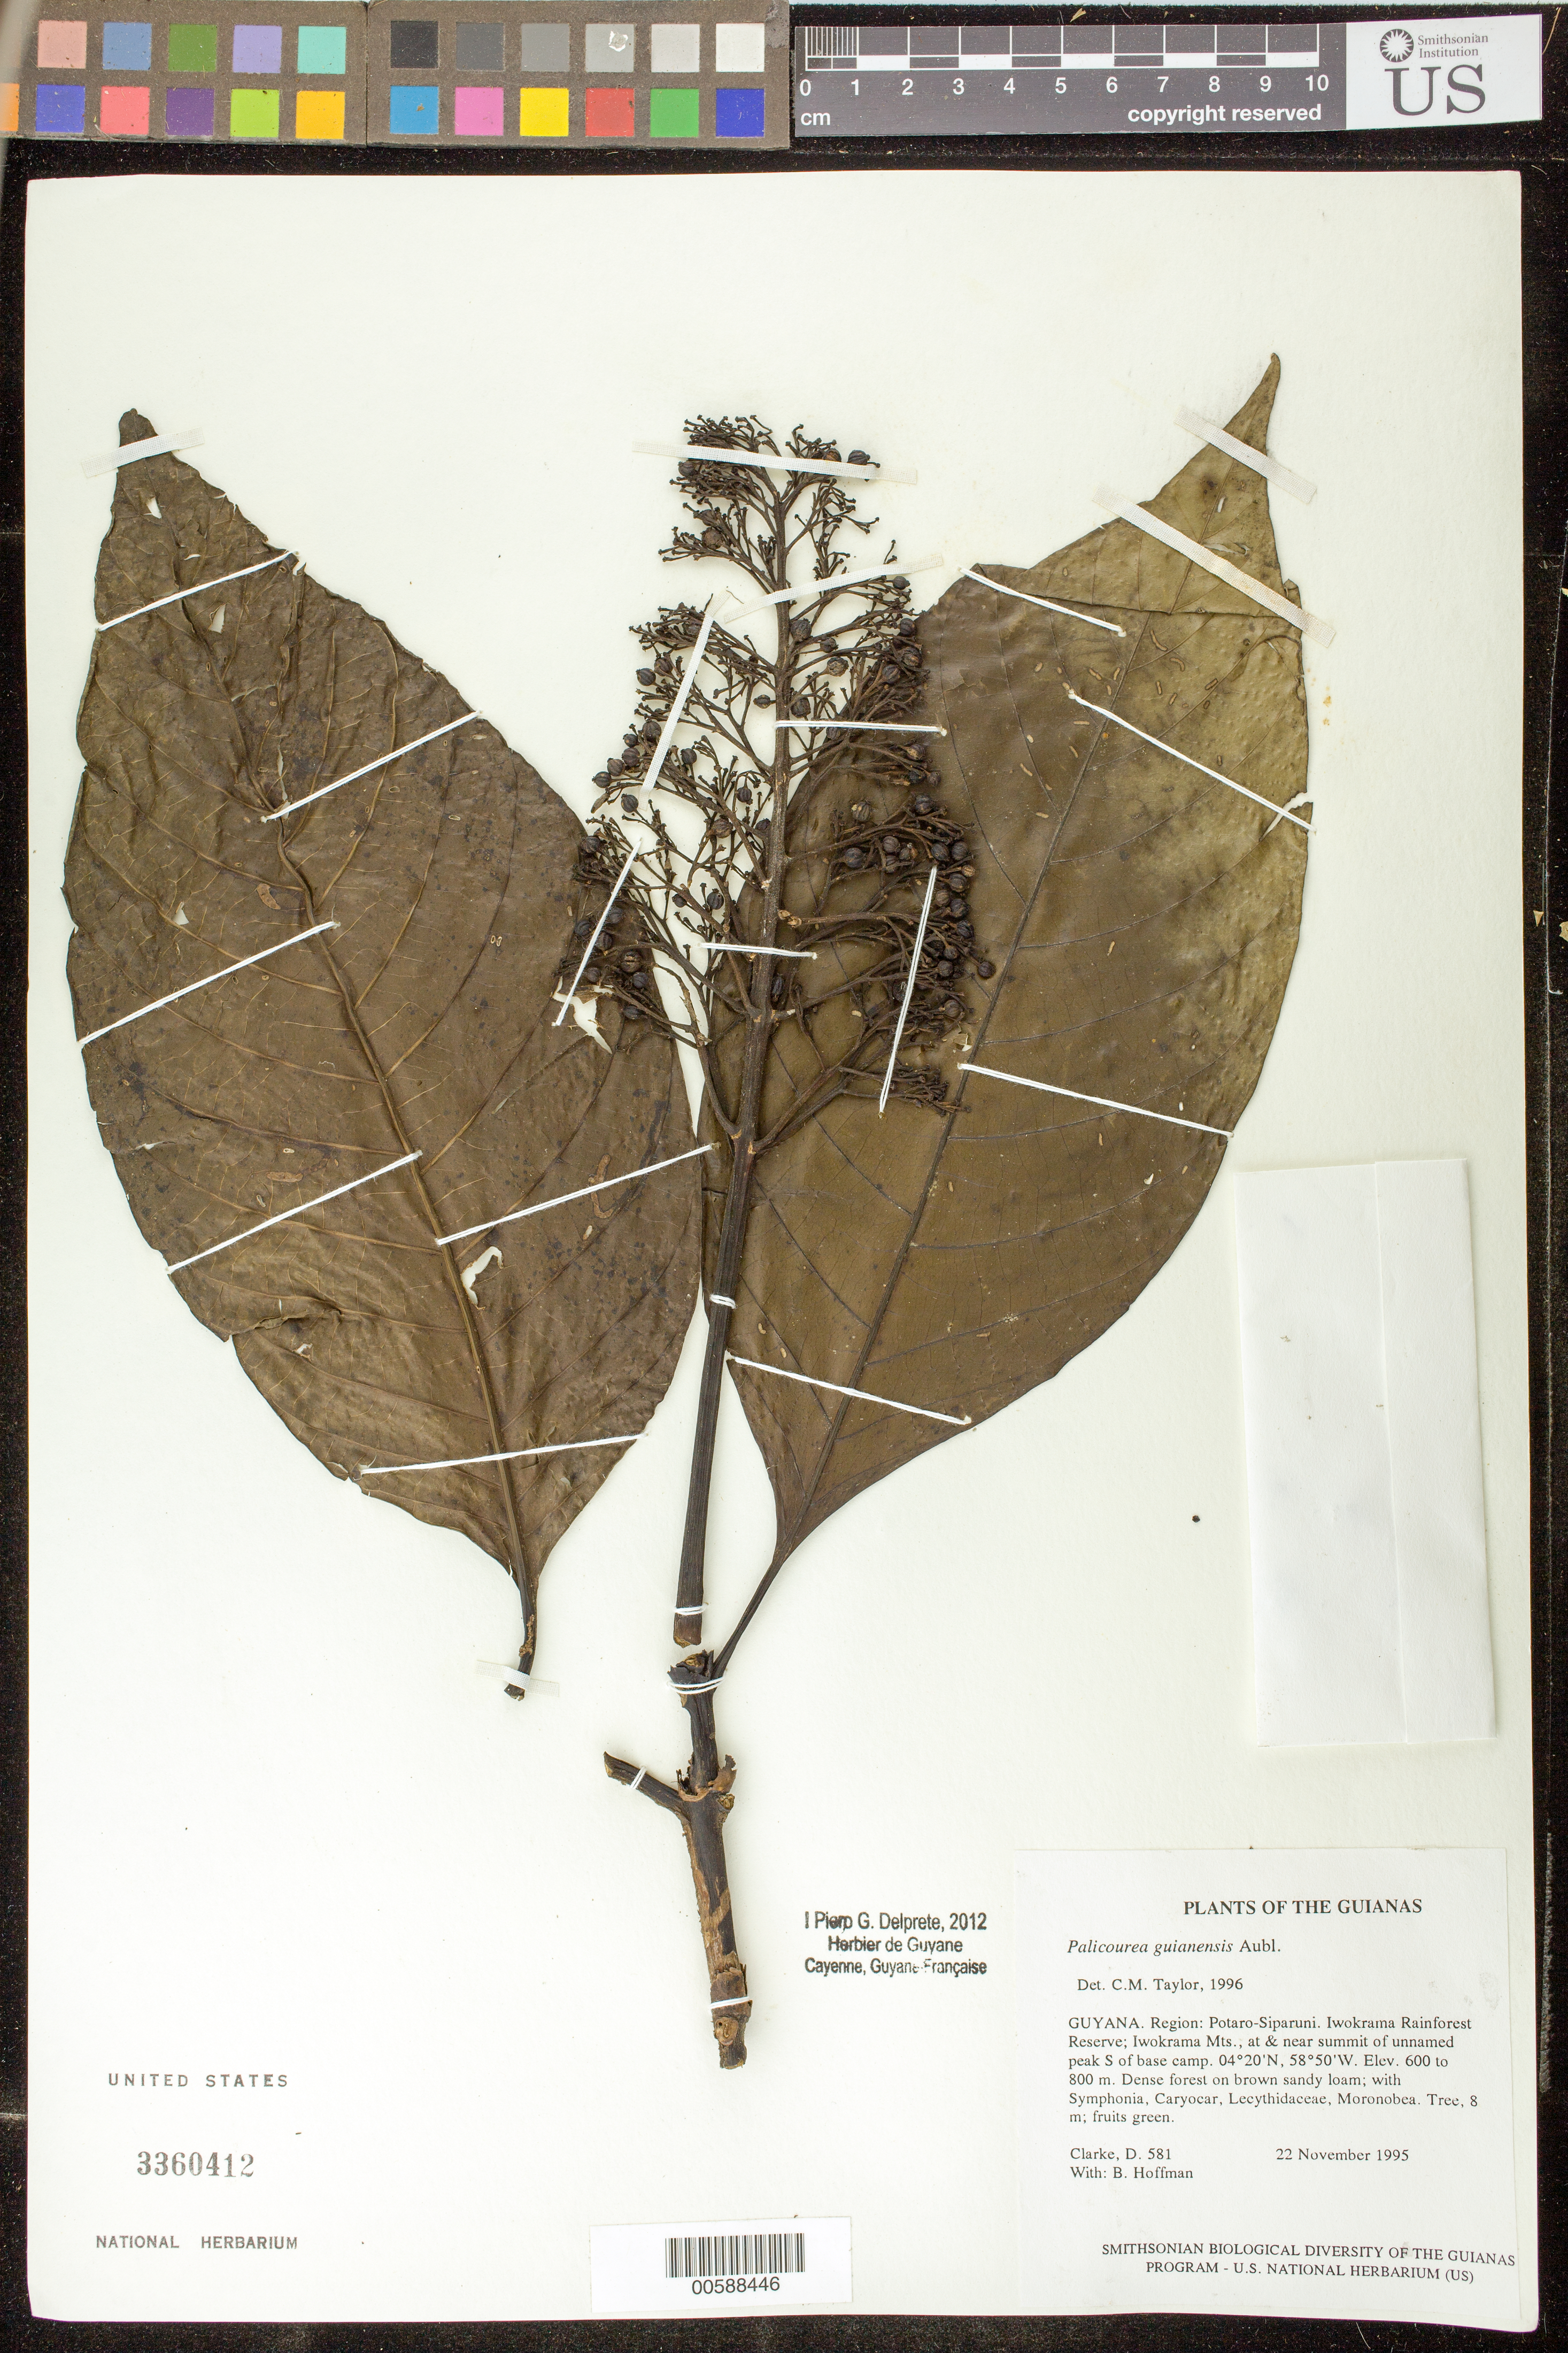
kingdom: Plantae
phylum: Tracheophyta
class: Magnoliopsida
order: Gentianales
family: Rubiaceae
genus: Palicourea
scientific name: Palicourea guianensis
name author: Aubl.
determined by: Taylor, Charlotte M.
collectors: H. D. Clarke & B. Hoffman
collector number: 581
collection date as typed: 22 November 1995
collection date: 1995-11-22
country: Guyana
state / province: Potaro-Siparuni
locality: Iwokrama Rainforest Reserve; Iwokrama Mts., at & near summit of unnamed peak S of base camp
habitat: Dense forest on brown sandy loam; with Symphonia, Caryocar, Lecythidaceae, Moronobea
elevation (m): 600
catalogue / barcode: US 3360412